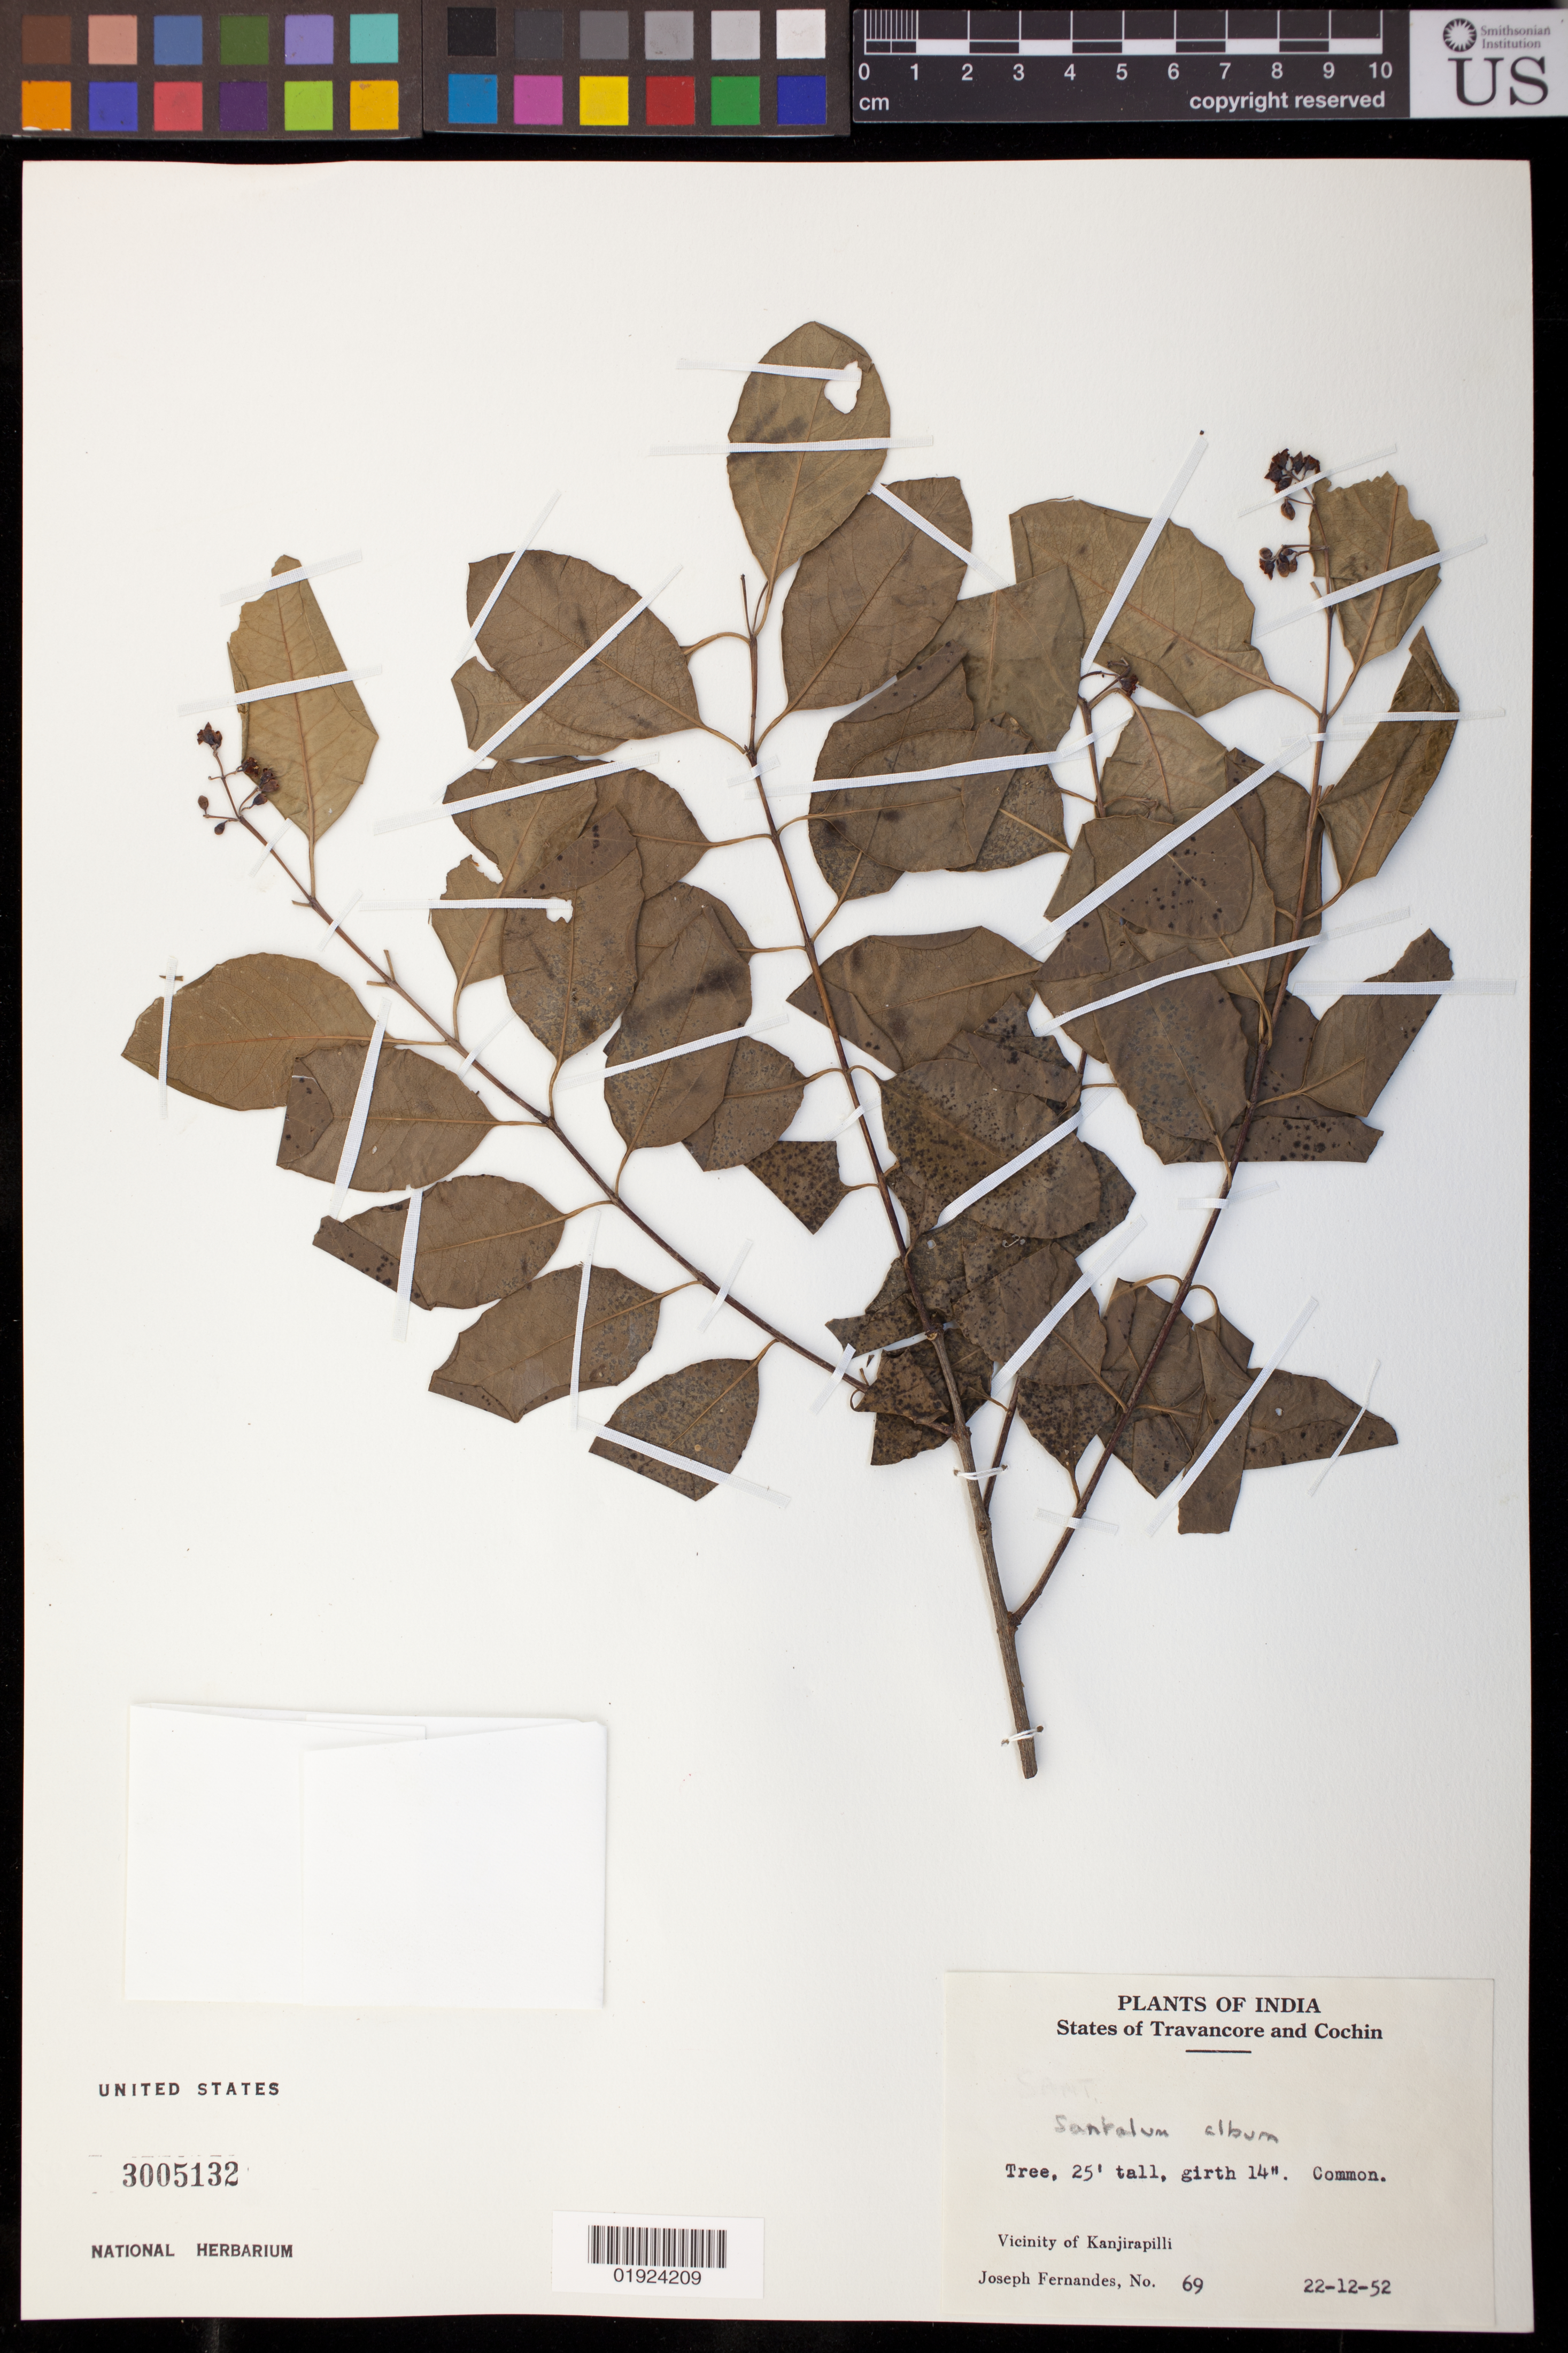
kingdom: Plantae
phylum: Tracheophyta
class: Magnoliopsida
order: Santalales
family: Santalaceae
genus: Santalum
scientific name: Santalum album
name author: L.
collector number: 69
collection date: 1952-12-22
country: India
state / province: Kerala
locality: States of Travancore and Cochin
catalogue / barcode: US 3005132